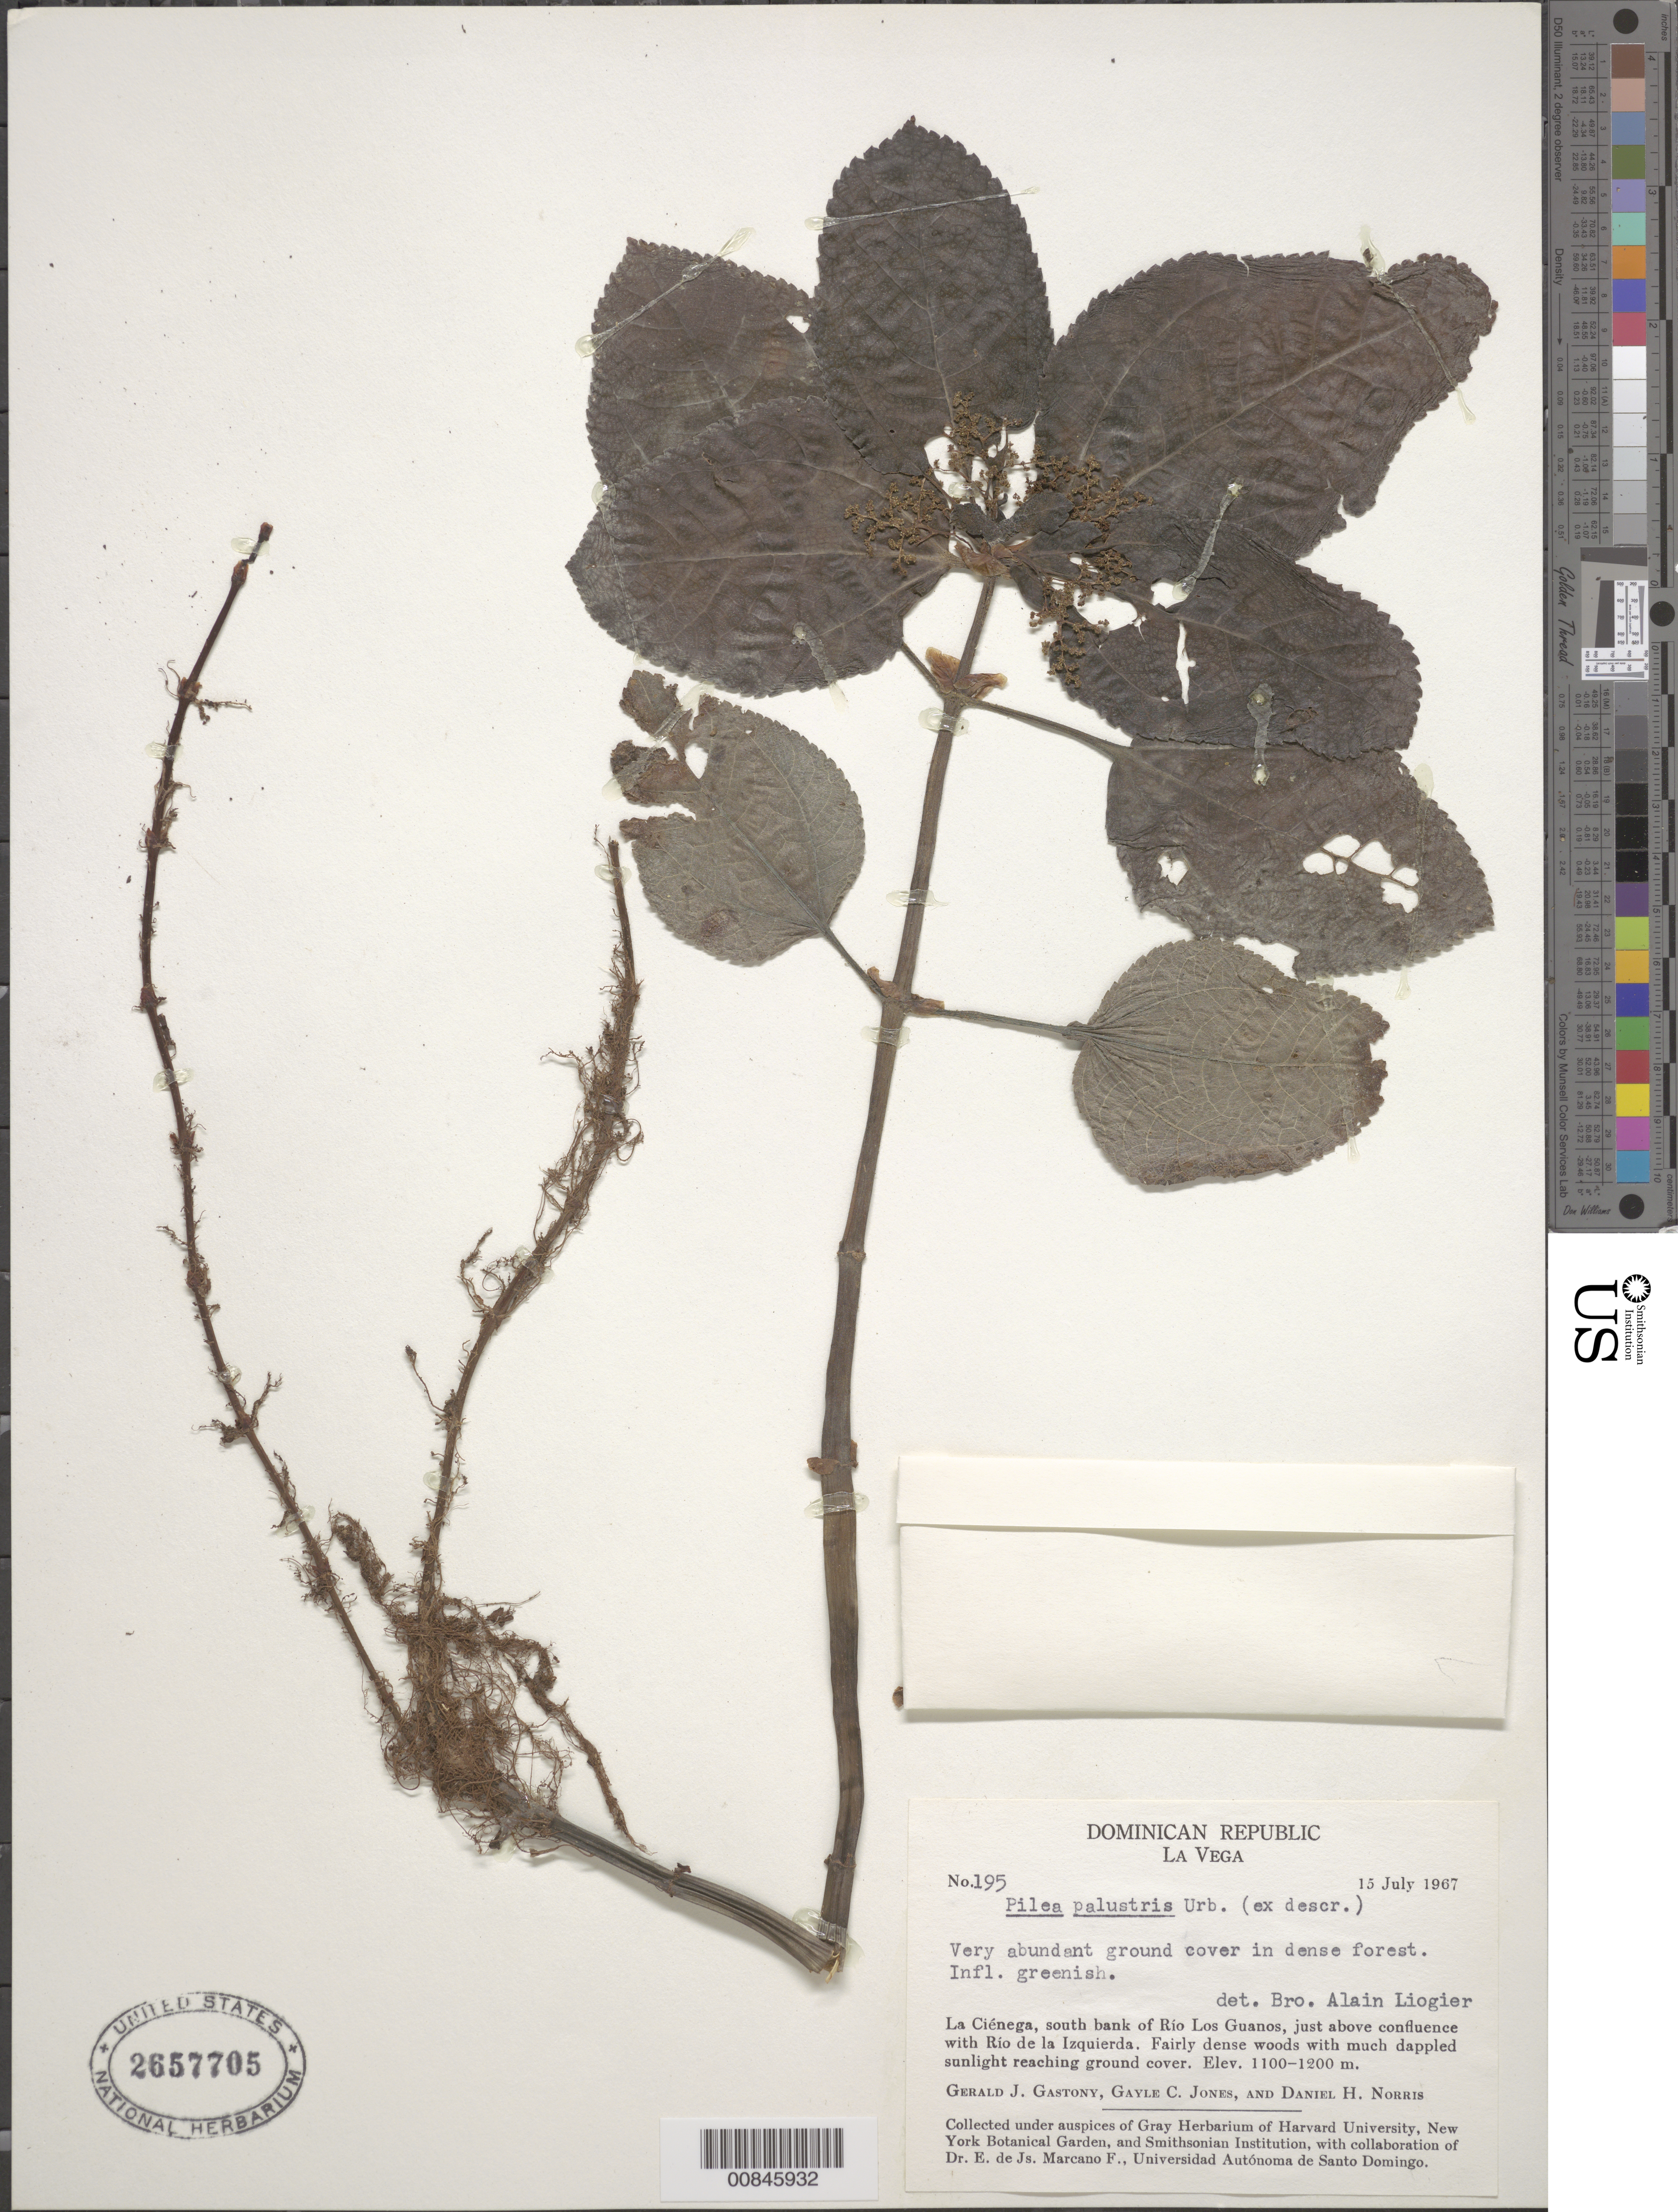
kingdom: Plantae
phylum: Tracheophyta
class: Magnoliopsida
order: Rosales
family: Urticaceae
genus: Pilea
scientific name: Pilea palustris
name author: Urb.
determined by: Liogier, Alain H.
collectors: G. Gastony, G. C. Jones & D. H. Norris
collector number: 195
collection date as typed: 15 Jul 1967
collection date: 1967-07-15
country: Dominican Republic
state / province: La Vega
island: Hispaniola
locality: La Ciénaga, south bank of Río Los Guanos, just above confluence with Río de la Izquierda.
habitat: Faily dense woods with much dappled sunlight reaching ground cover.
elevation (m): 1100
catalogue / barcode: US 2657705